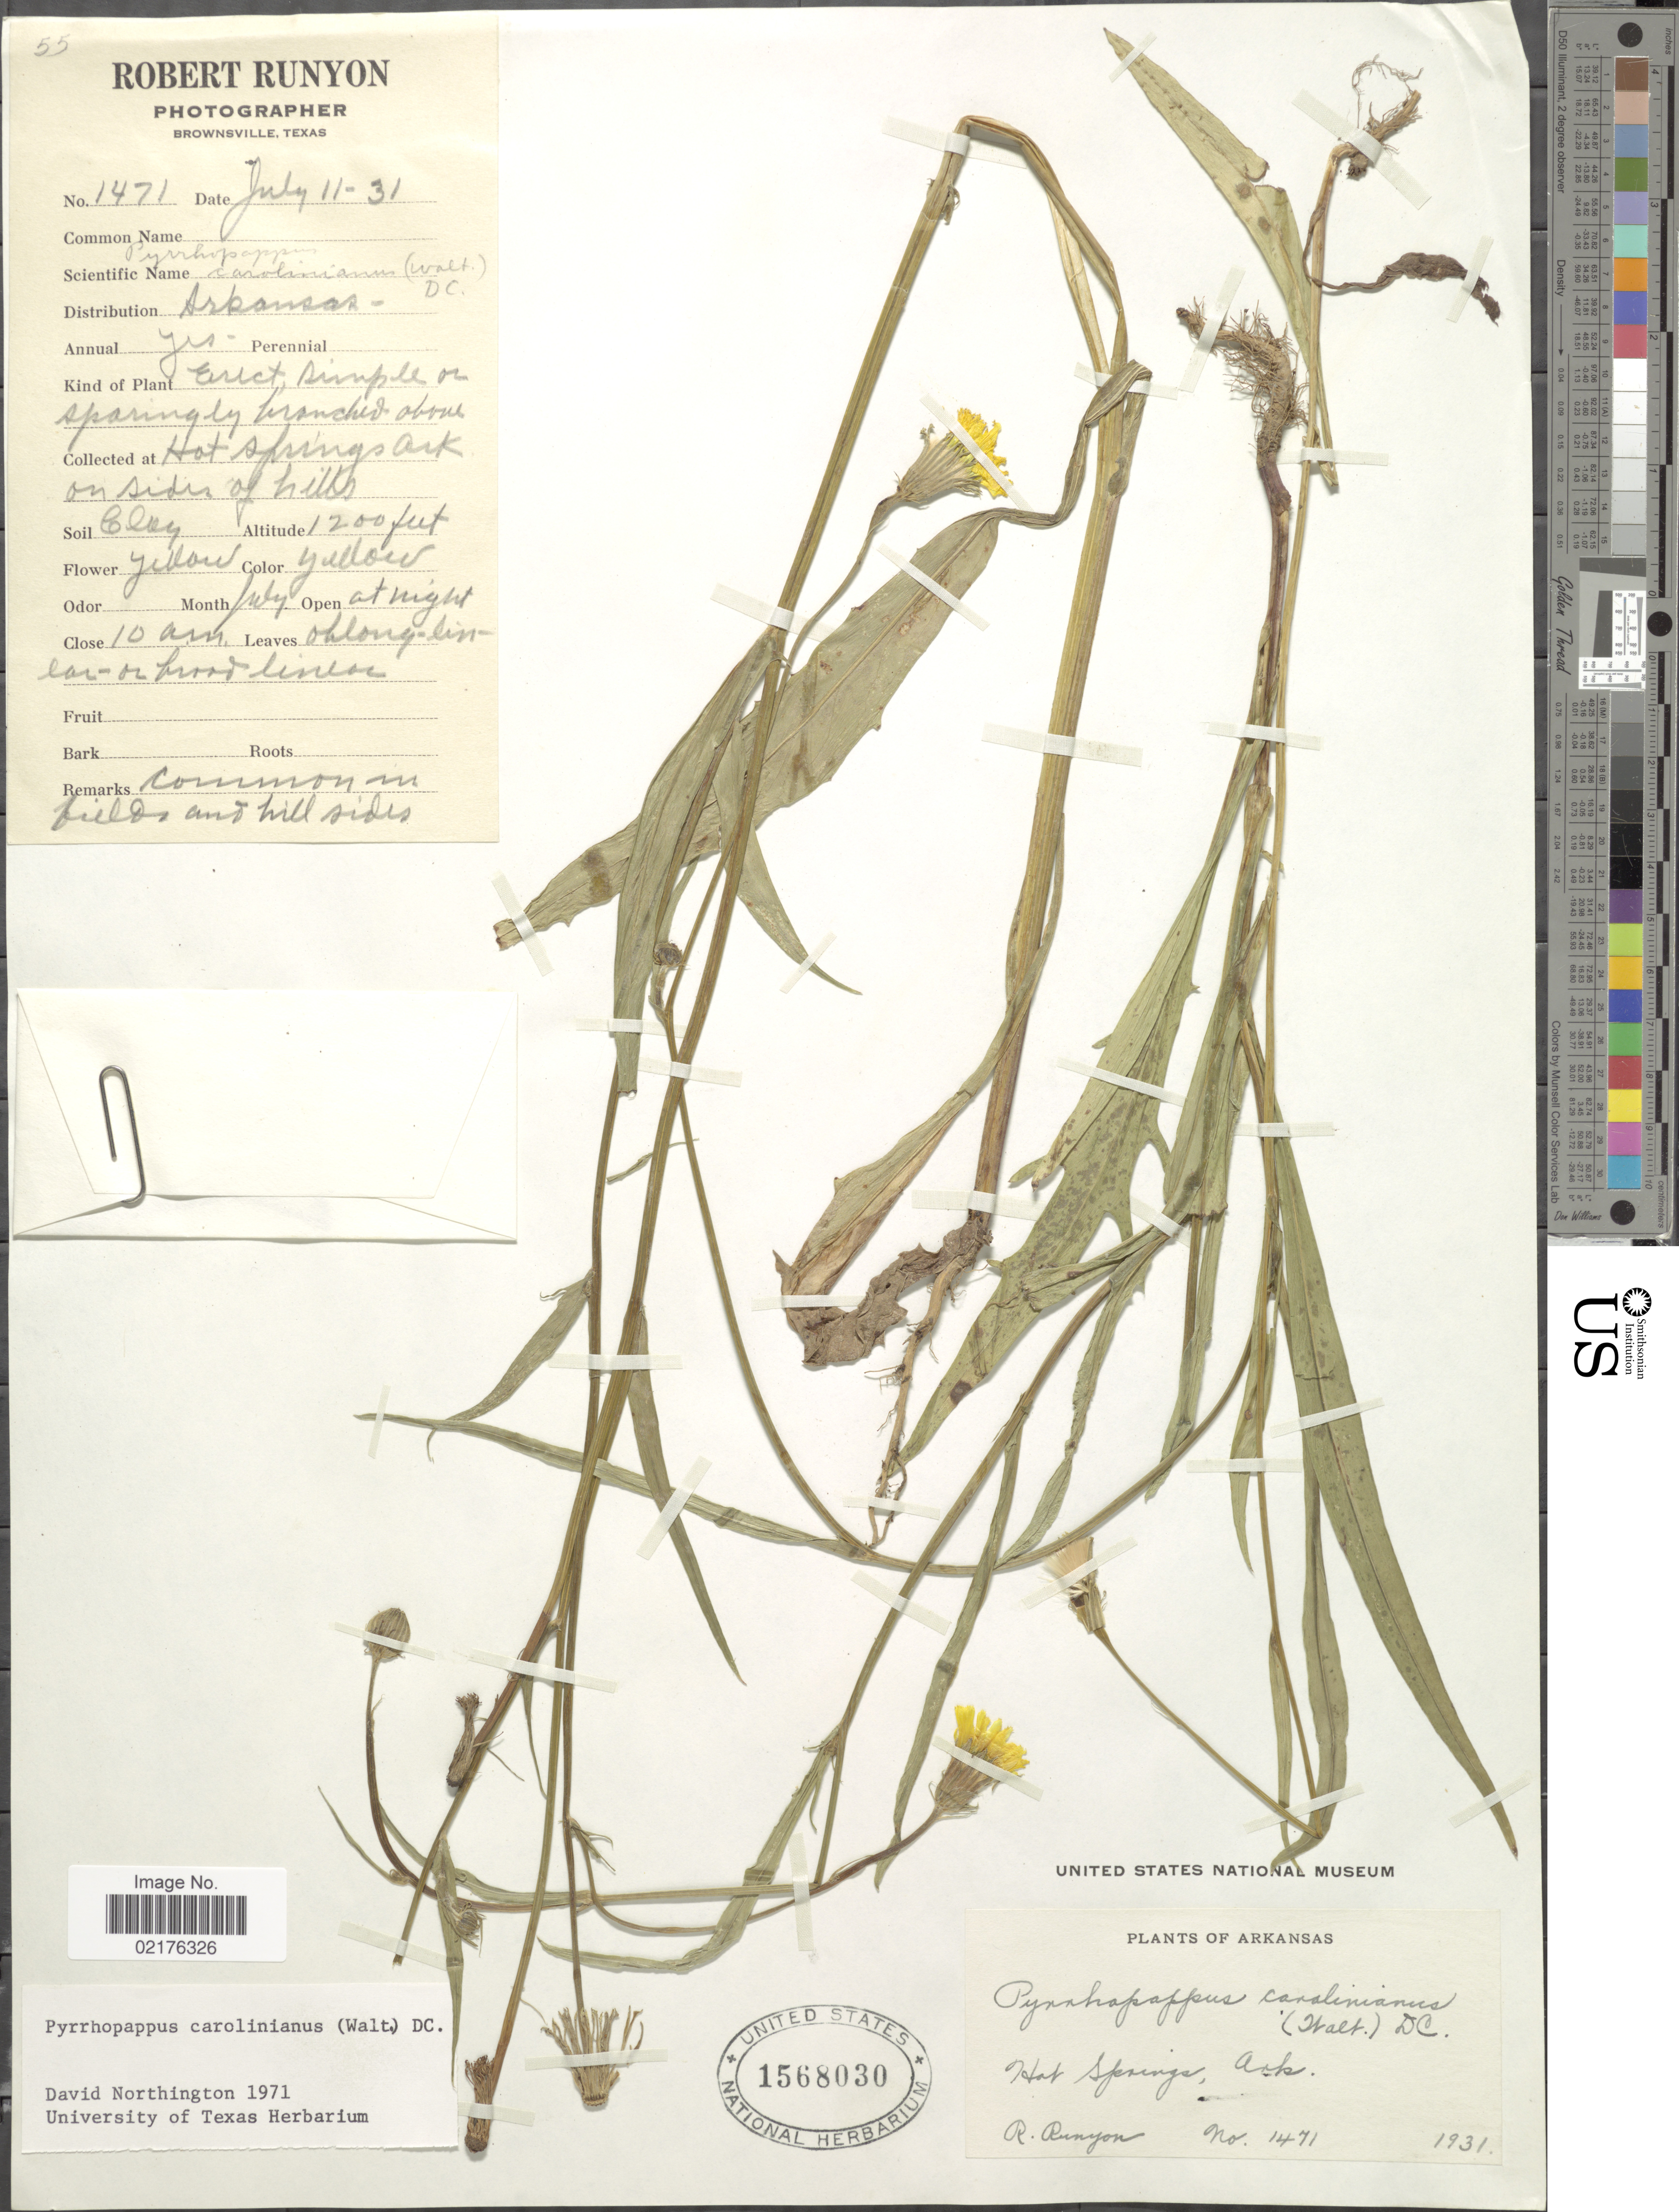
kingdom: Plantae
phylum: Tracheophyta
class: Magnoliopsida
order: Asterales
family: Asteraceae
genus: Pyrrhopappus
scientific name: Pyrrhopappus carolinianus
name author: (Walter) DC.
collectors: R. Runyon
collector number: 1471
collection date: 1931-07-11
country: United States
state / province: Arkansas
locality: Hot Springs Oak on side of Hills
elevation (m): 366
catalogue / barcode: US 1568030